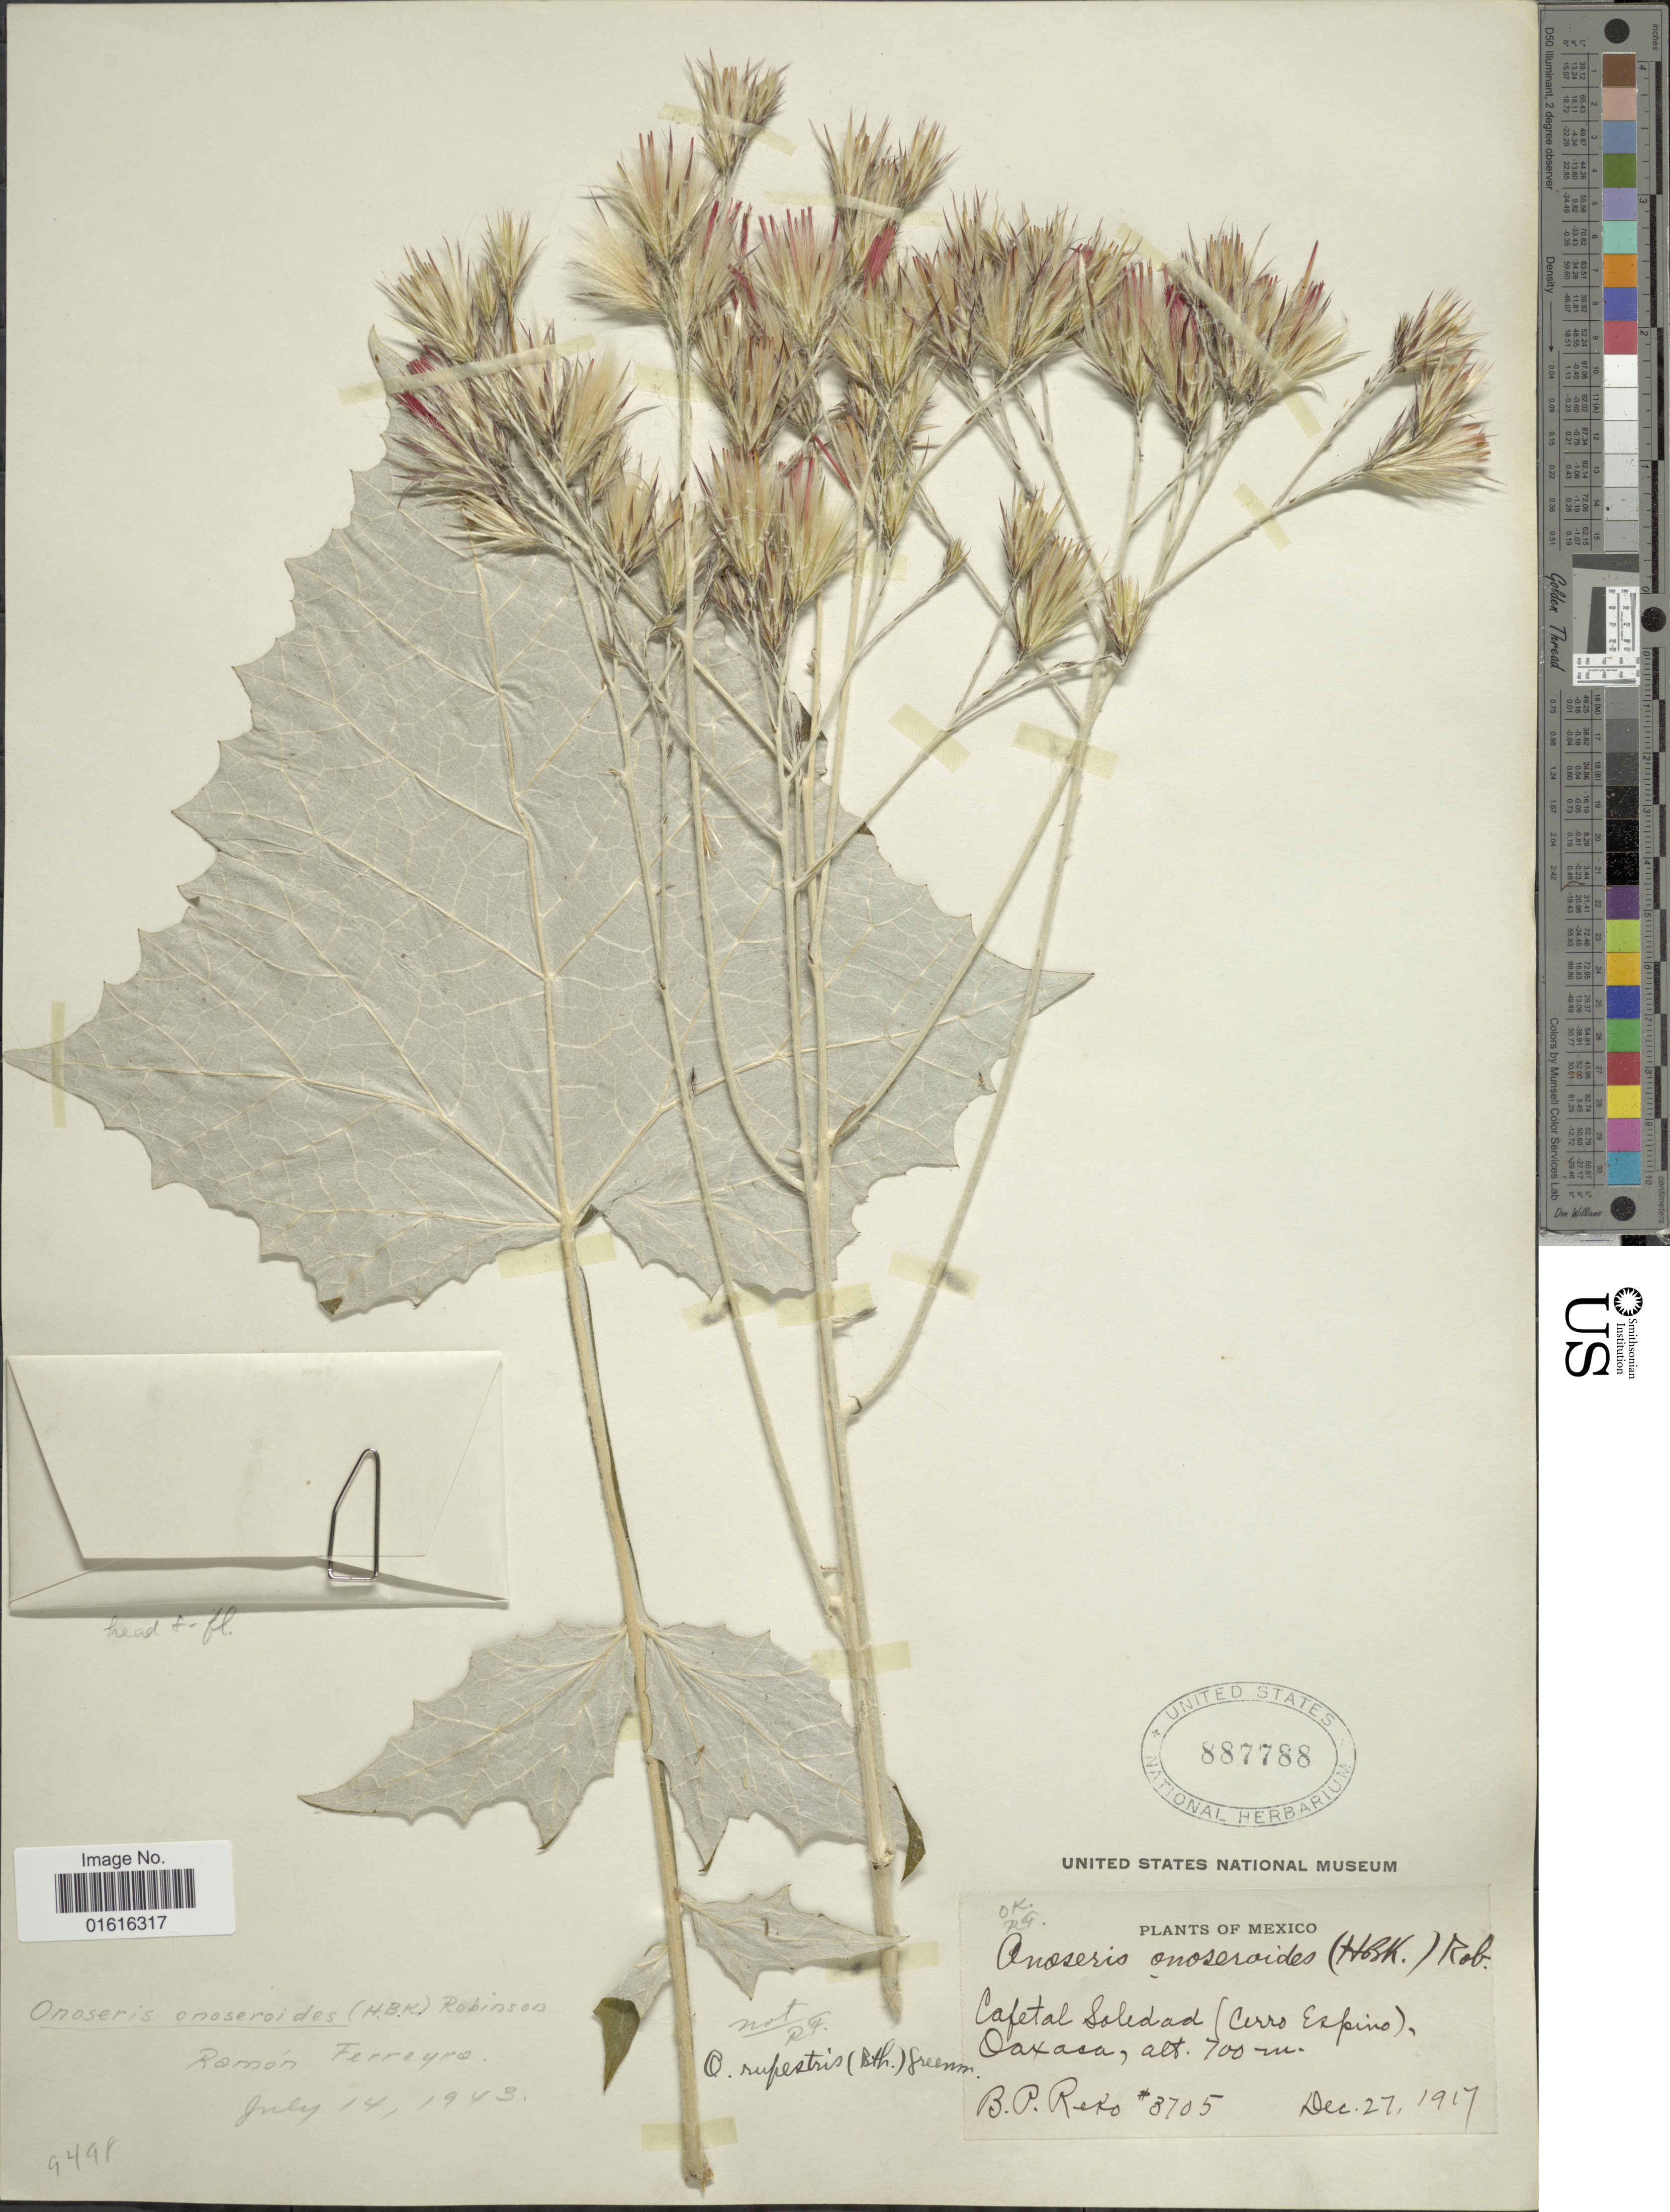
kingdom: Plantae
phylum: Tracheophyta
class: Magnoliopsida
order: Asterales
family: Asteraceae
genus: Onoseris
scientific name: Onoseris onoseroides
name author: (Kunth) B.L. Rob.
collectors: B. P. Reko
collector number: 3705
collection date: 1917-12-27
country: Mexico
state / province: Oaxaca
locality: Cafetal Soledad (Cerro Espino)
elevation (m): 700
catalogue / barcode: US 887788